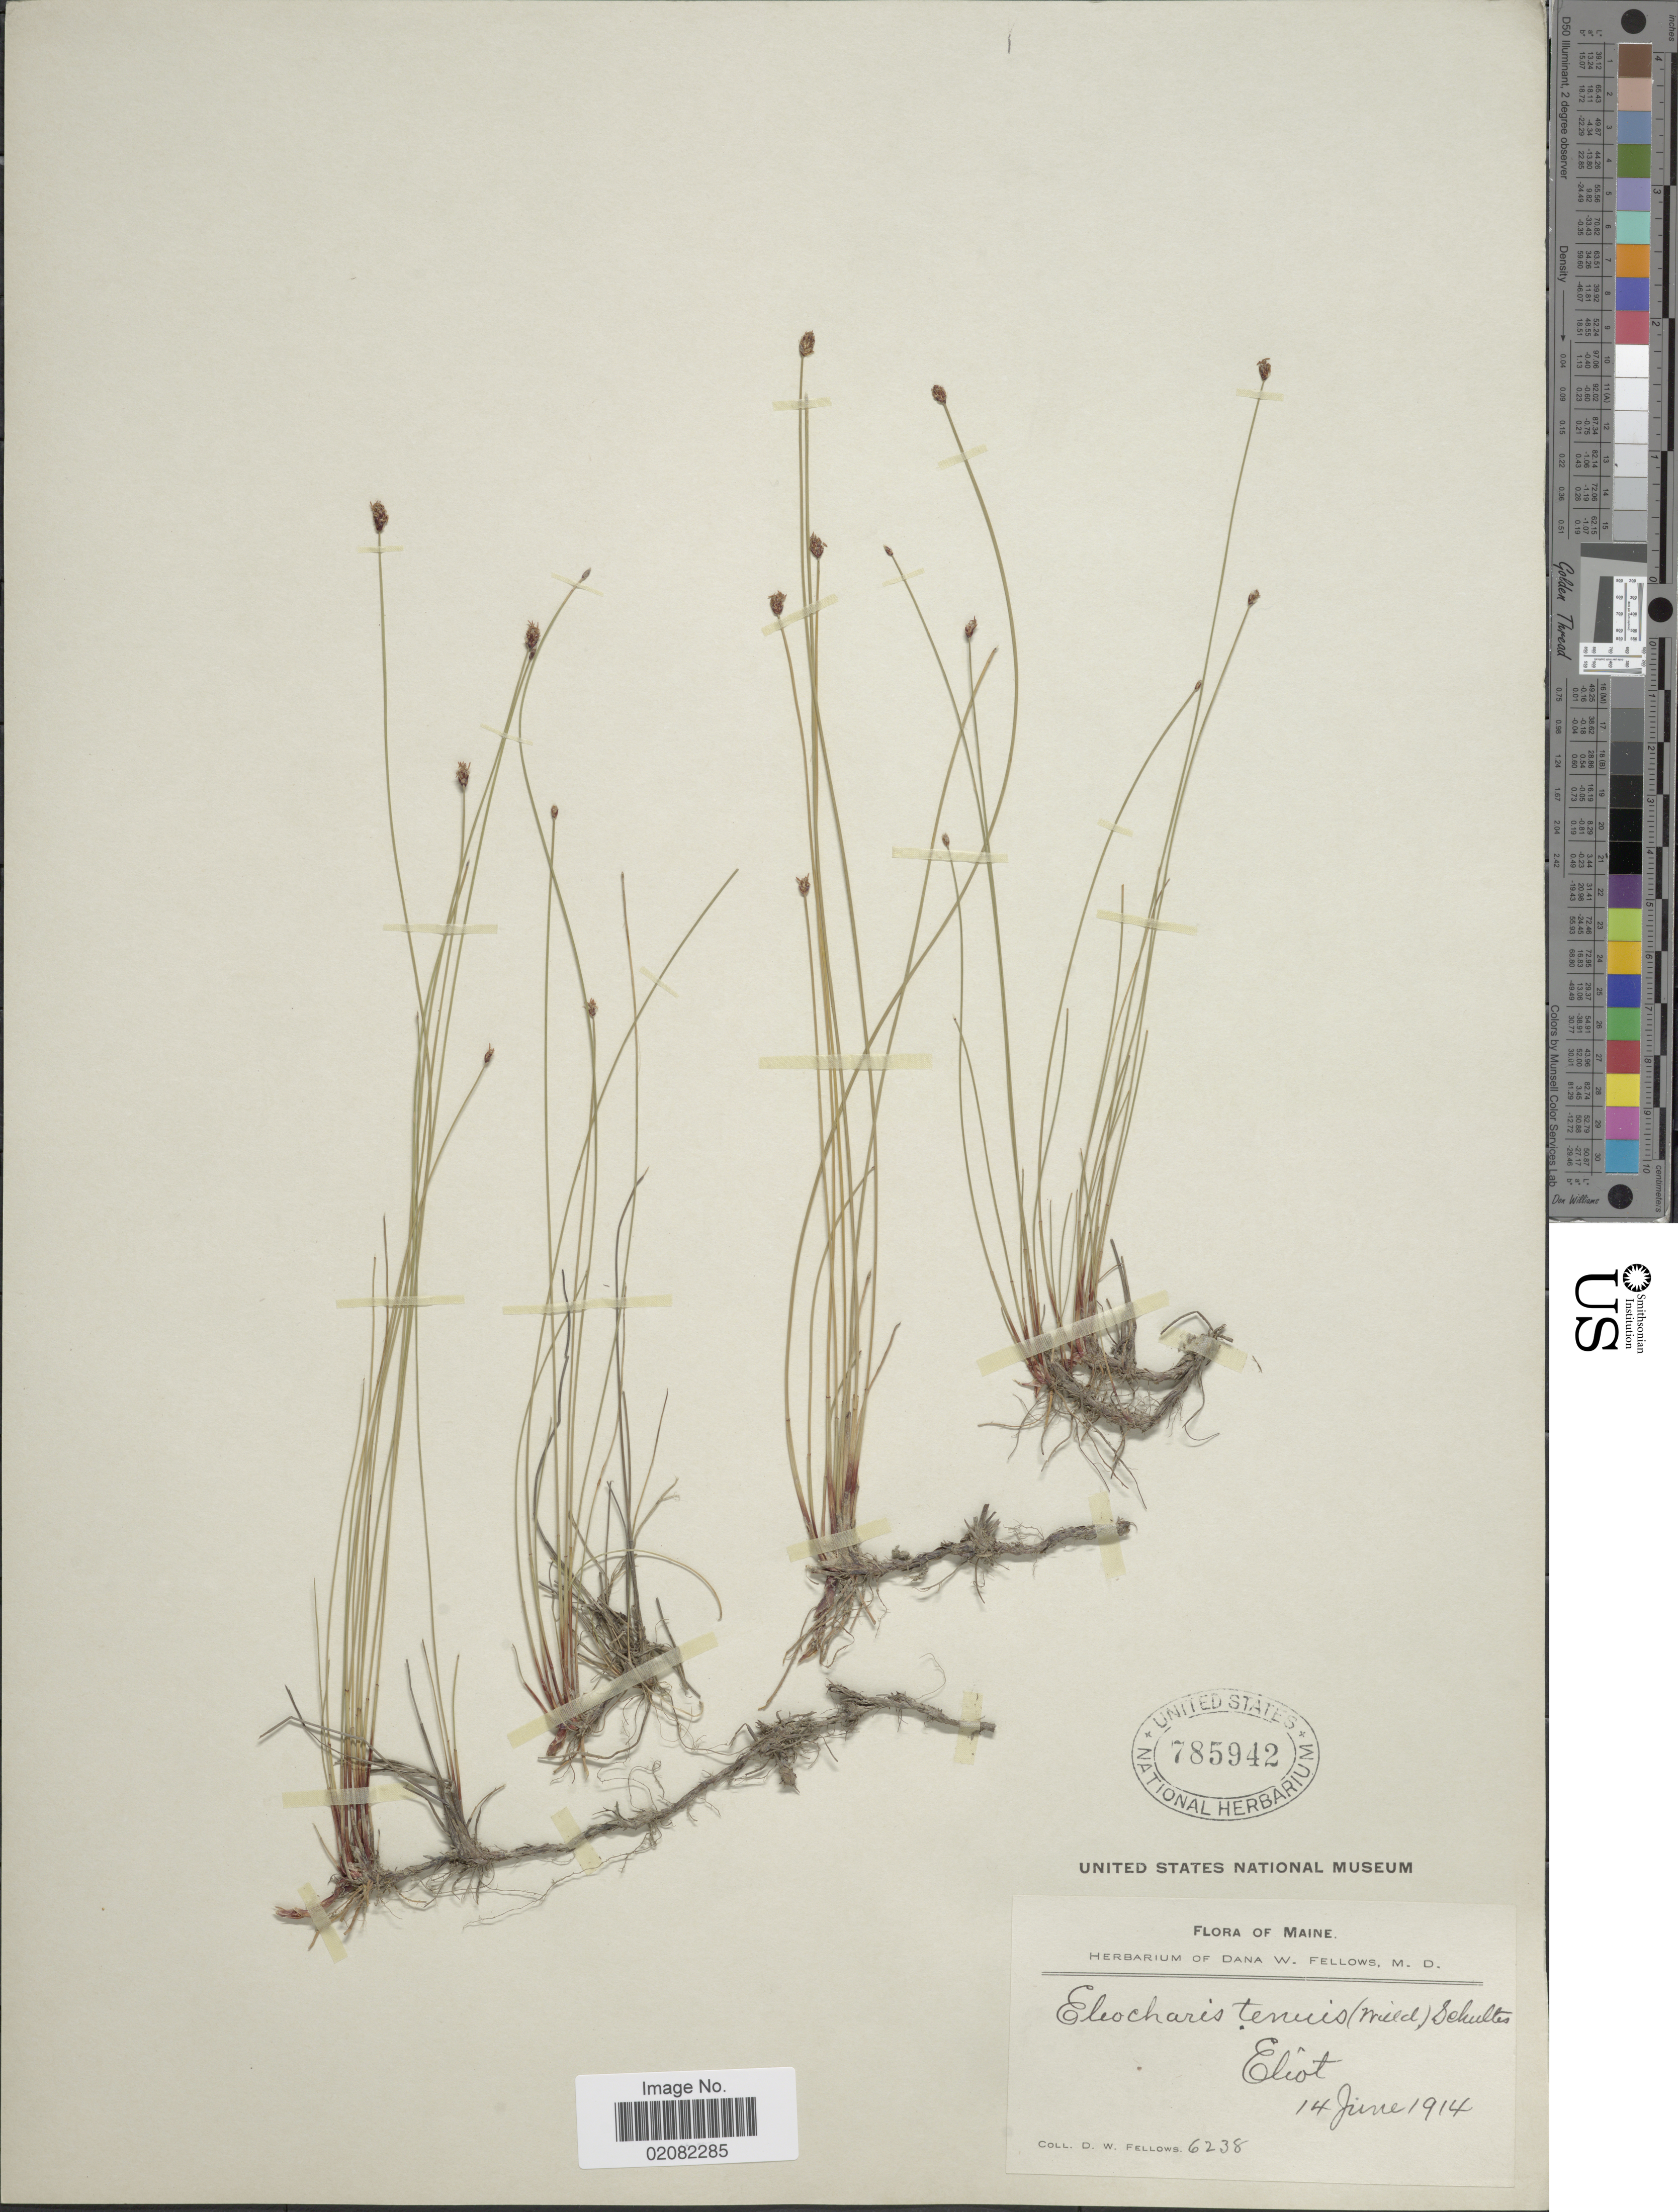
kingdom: Plantae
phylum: Tracheophyta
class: Liliopsida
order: Poales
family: Cyperaceae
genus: Eleocharis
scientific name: Eleocharis elliptica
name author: Kunth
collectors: D. W. Fellows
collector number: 6238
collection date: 1914-06-14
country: United States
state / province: Maine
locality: Eliot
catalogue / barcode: US 785942